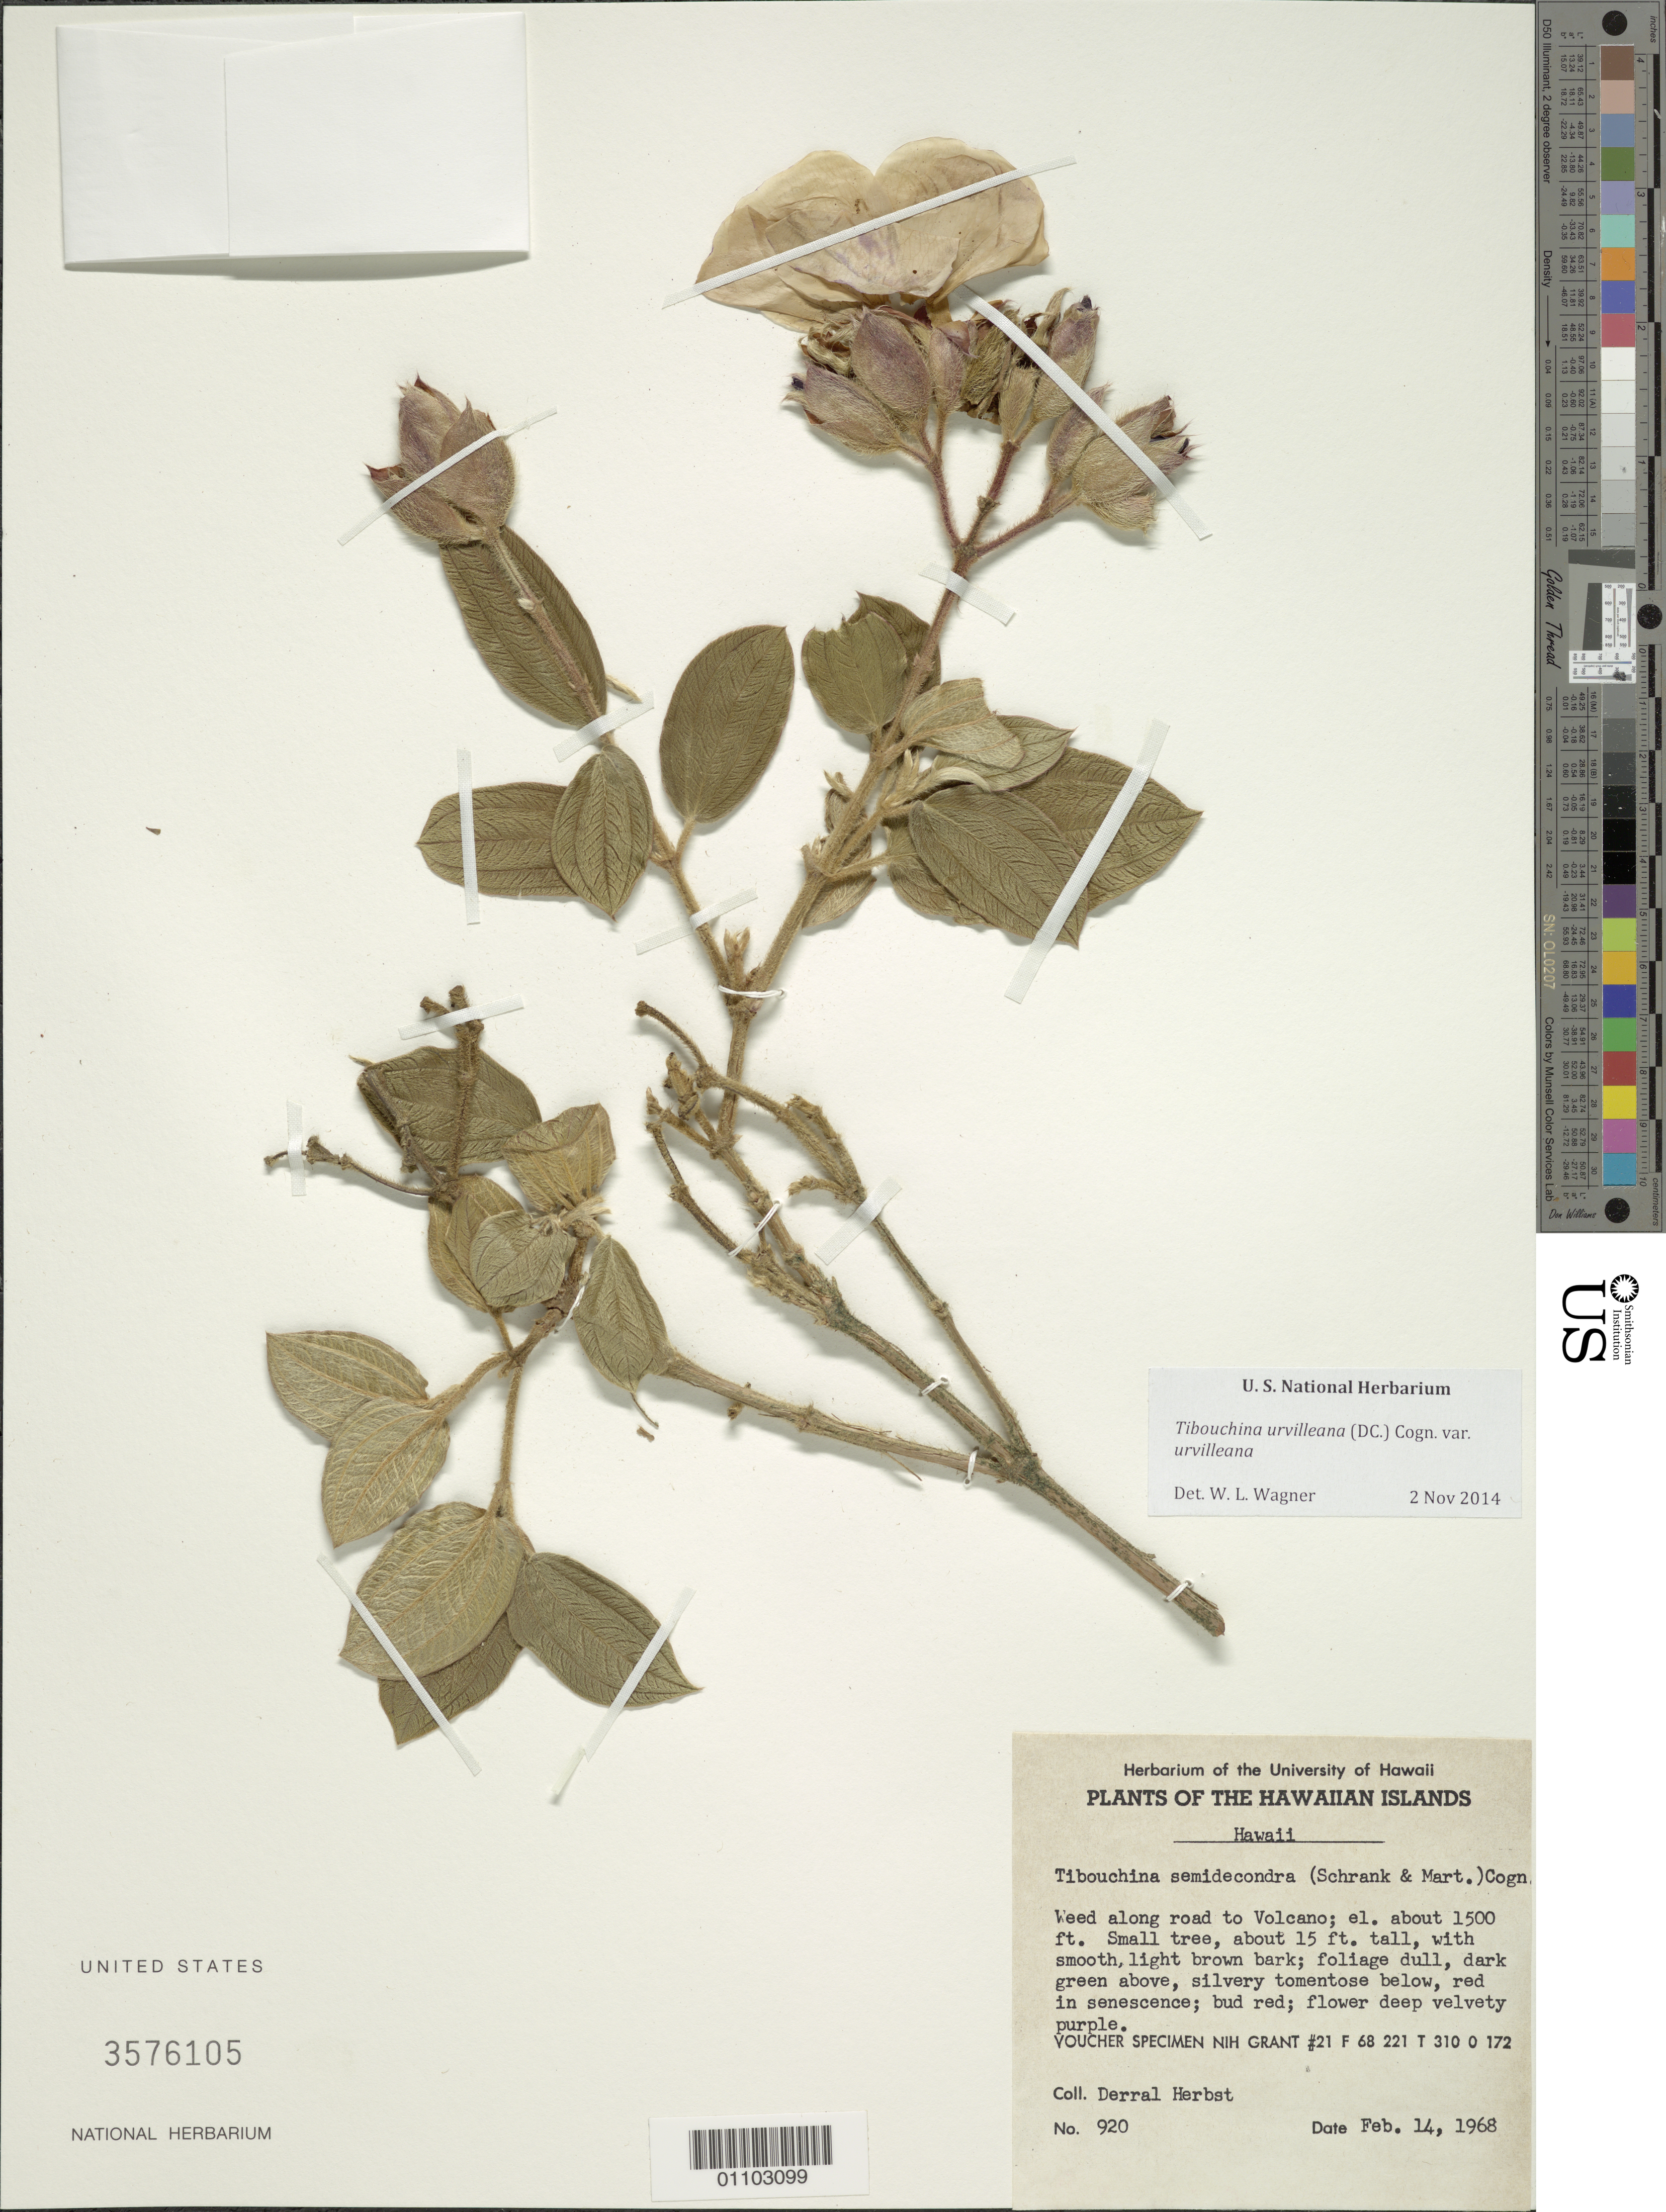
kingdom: Plantae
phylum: Tracheophyta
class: Magnoliopsida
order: Myrtales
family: Melastomataceae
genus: Pleroma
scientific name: Pleroma urvilleanum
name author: (DC.) P.J.F. Guim. & Michelang.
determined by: Wagner, W. L., (BOT), Smithsonian Institution - National Museum of Natural History (UNITED STATES)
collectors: D. R. Herbst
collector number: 920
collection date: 1968-02-14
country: United States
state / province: Hawaii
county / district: Hawaii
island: Hawaii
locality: Along road to Volcano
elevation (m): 457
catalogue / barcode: US 3576105